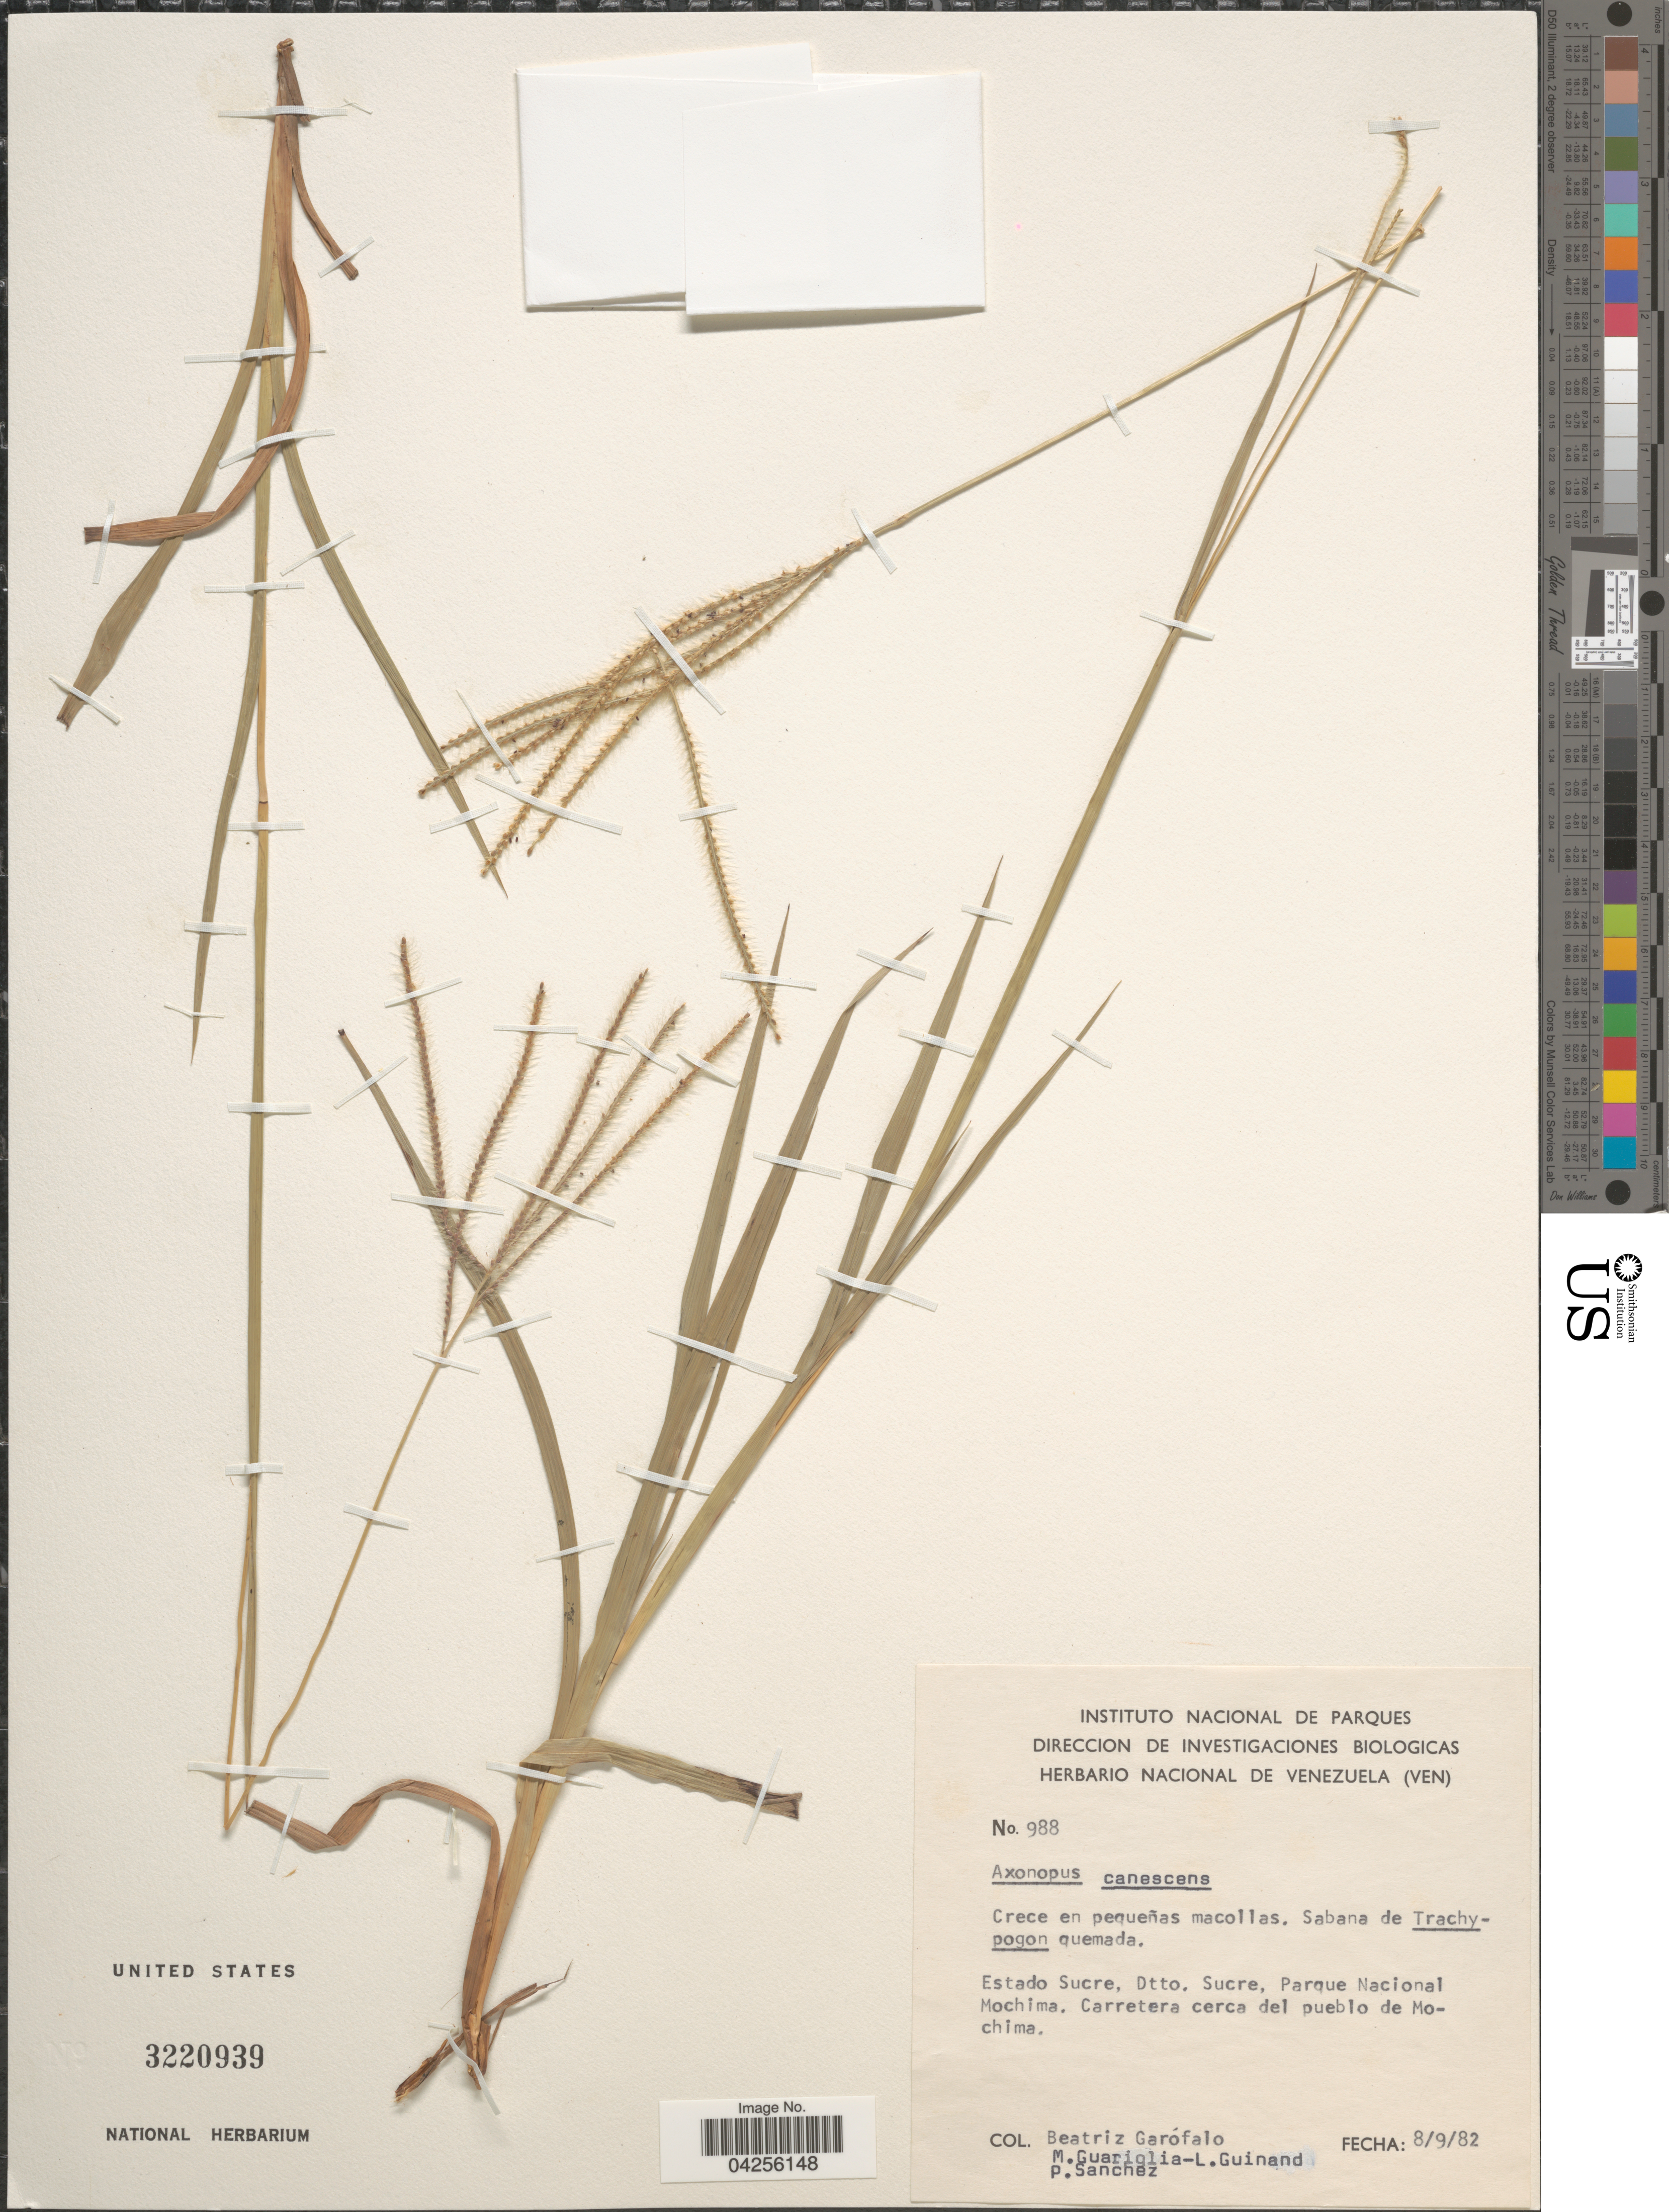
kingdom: Plantae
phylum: Tracheophyta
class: Liliopsida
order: Poales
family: Poaceae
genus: Axonopus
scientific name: Axonopus canescens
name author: (Nees ex Trin.) Pilg.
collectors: B. Garofalo, M. Guariglia, L. Guinand & P. Sanchez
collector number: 988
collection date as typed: Transcribed d/m/y: 8/9/82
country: Venezuela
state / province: Sucre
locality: Dtto. Sucre, Parque Nacional Mochima. Carretera cerca del pueblo de Mochima.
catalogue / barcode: US 3220939